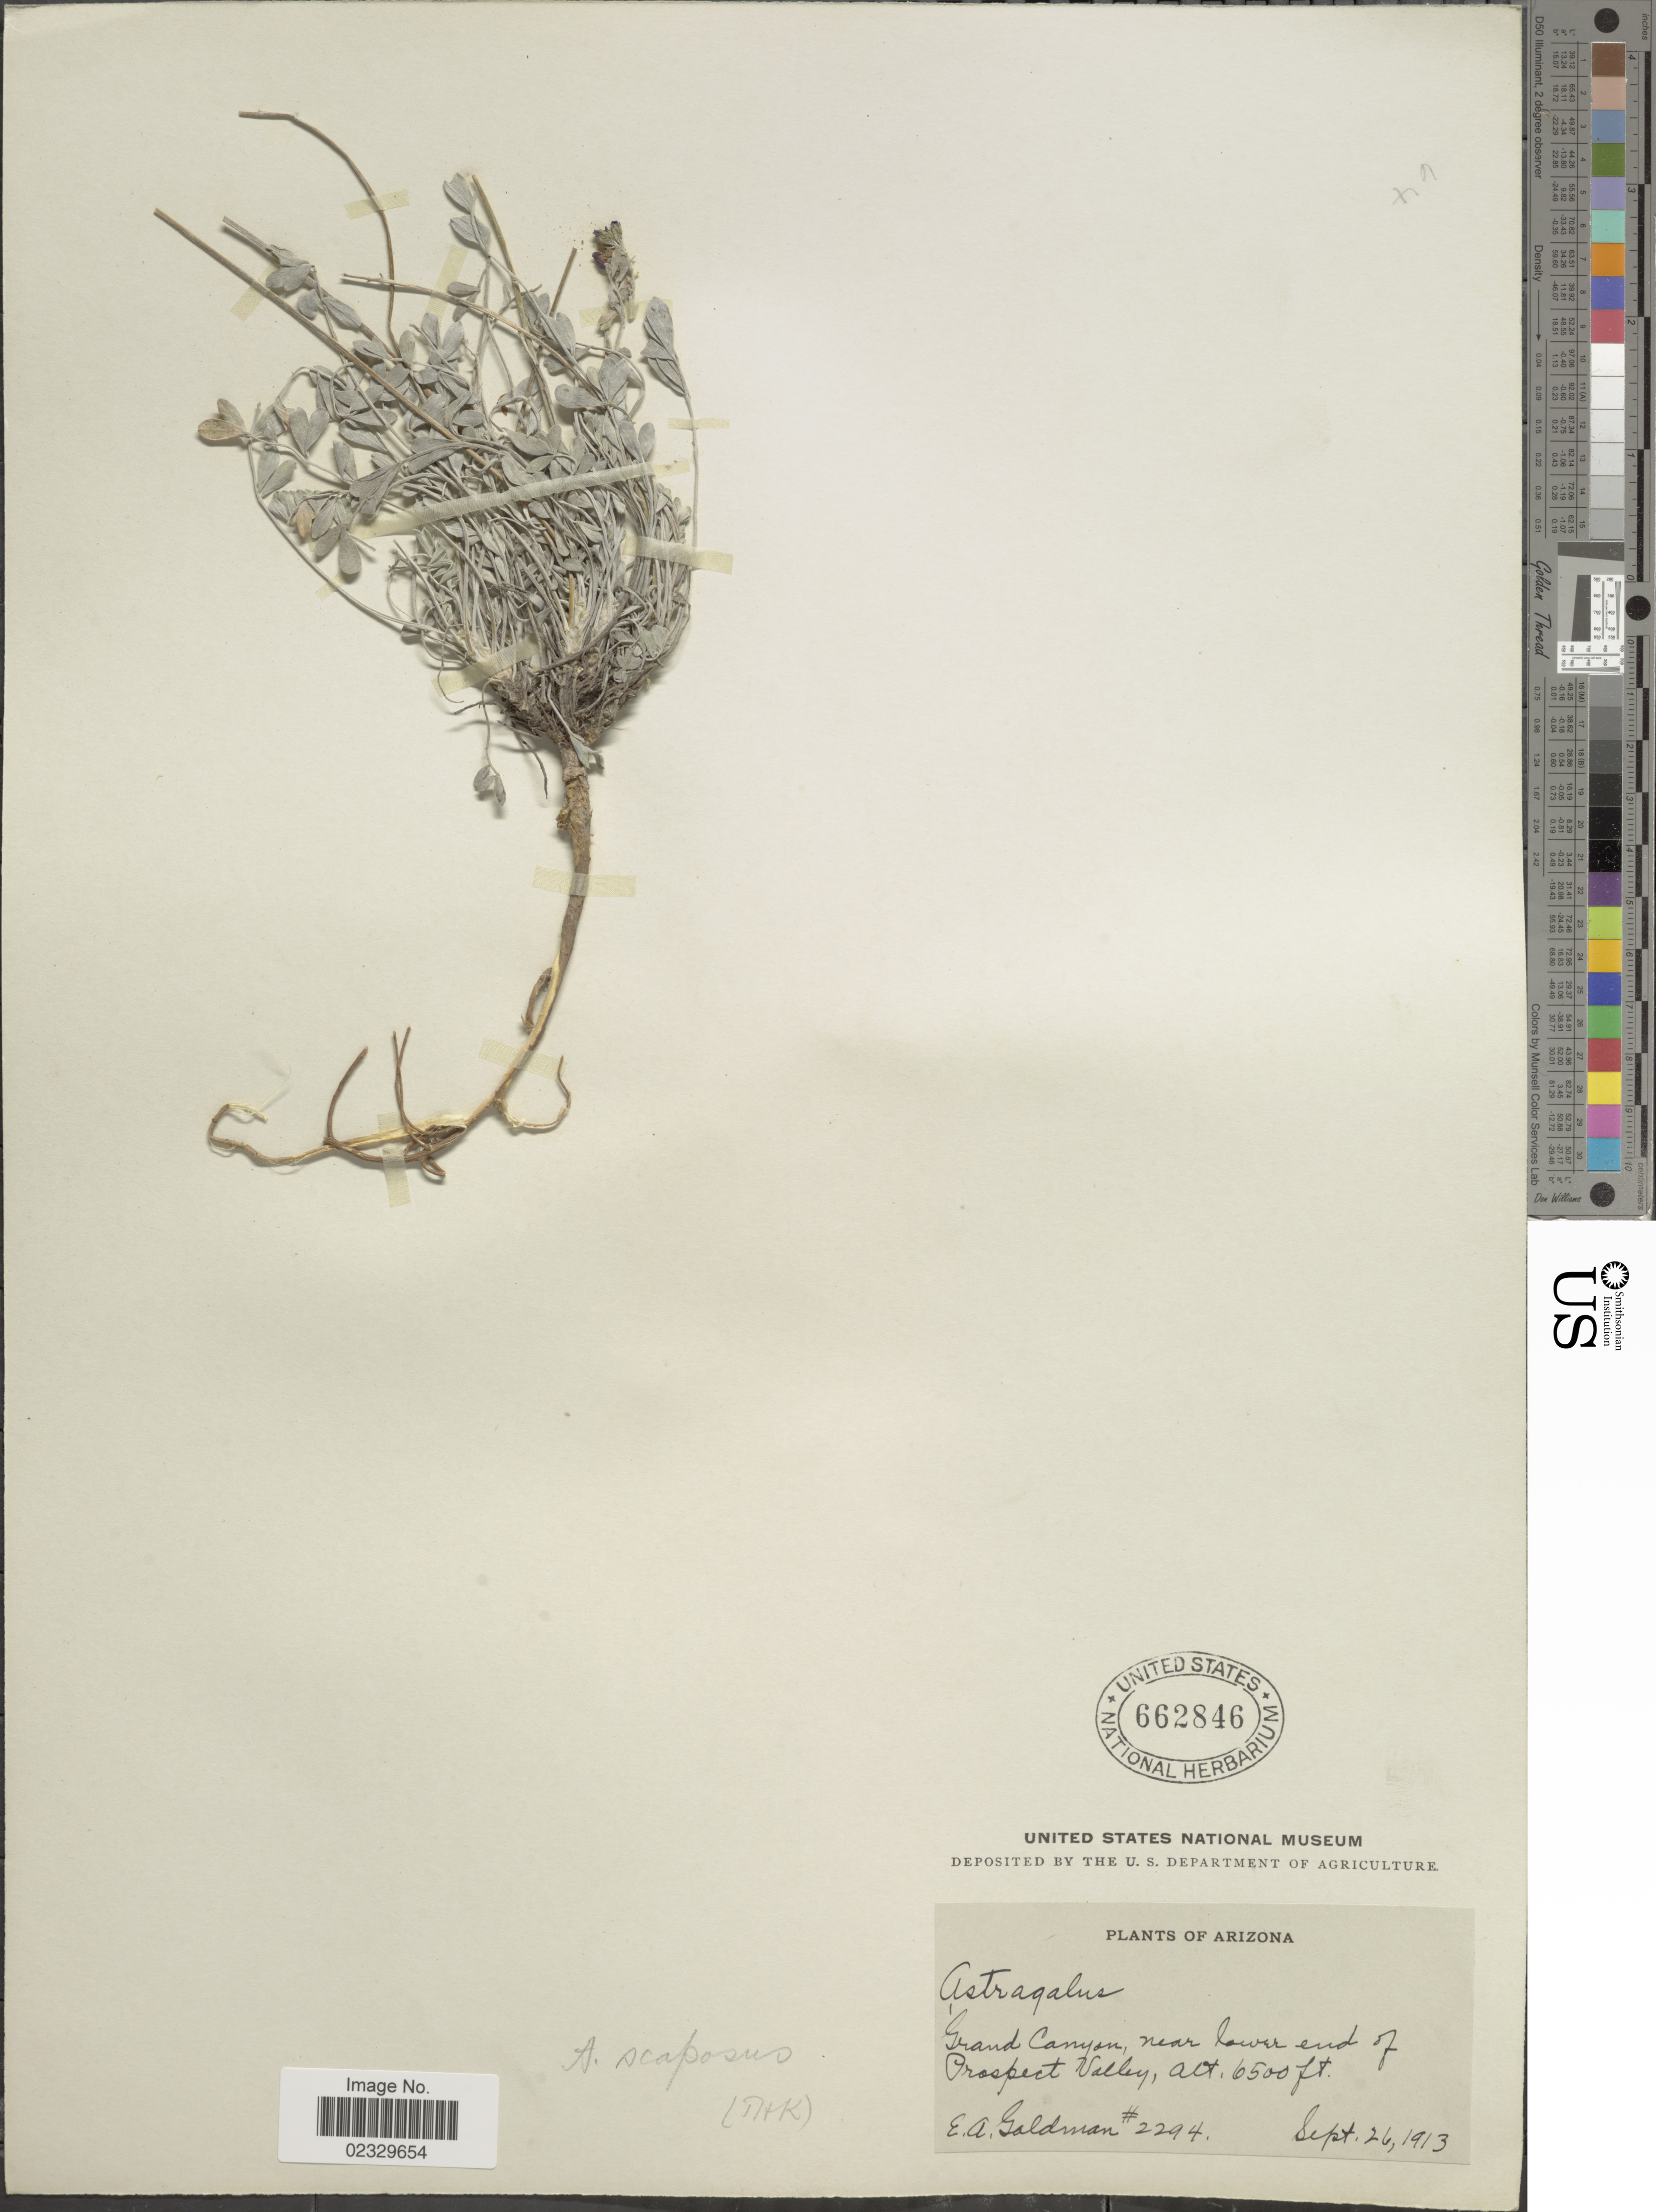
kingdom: Plantae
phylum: Tracheophyta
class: Magnoliopsida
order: Fabales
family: Fabaceae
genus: Astragalus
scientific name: Astragalus calycosus var. scaposus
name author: (A. Gray) M.E. Jones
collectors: E. A. Goldman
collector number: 2294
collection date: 1913-09-26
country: United States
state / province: Arizona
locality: Grand Canon, near lower end of Prospect Valley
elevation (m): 1981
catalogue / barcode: US 662846